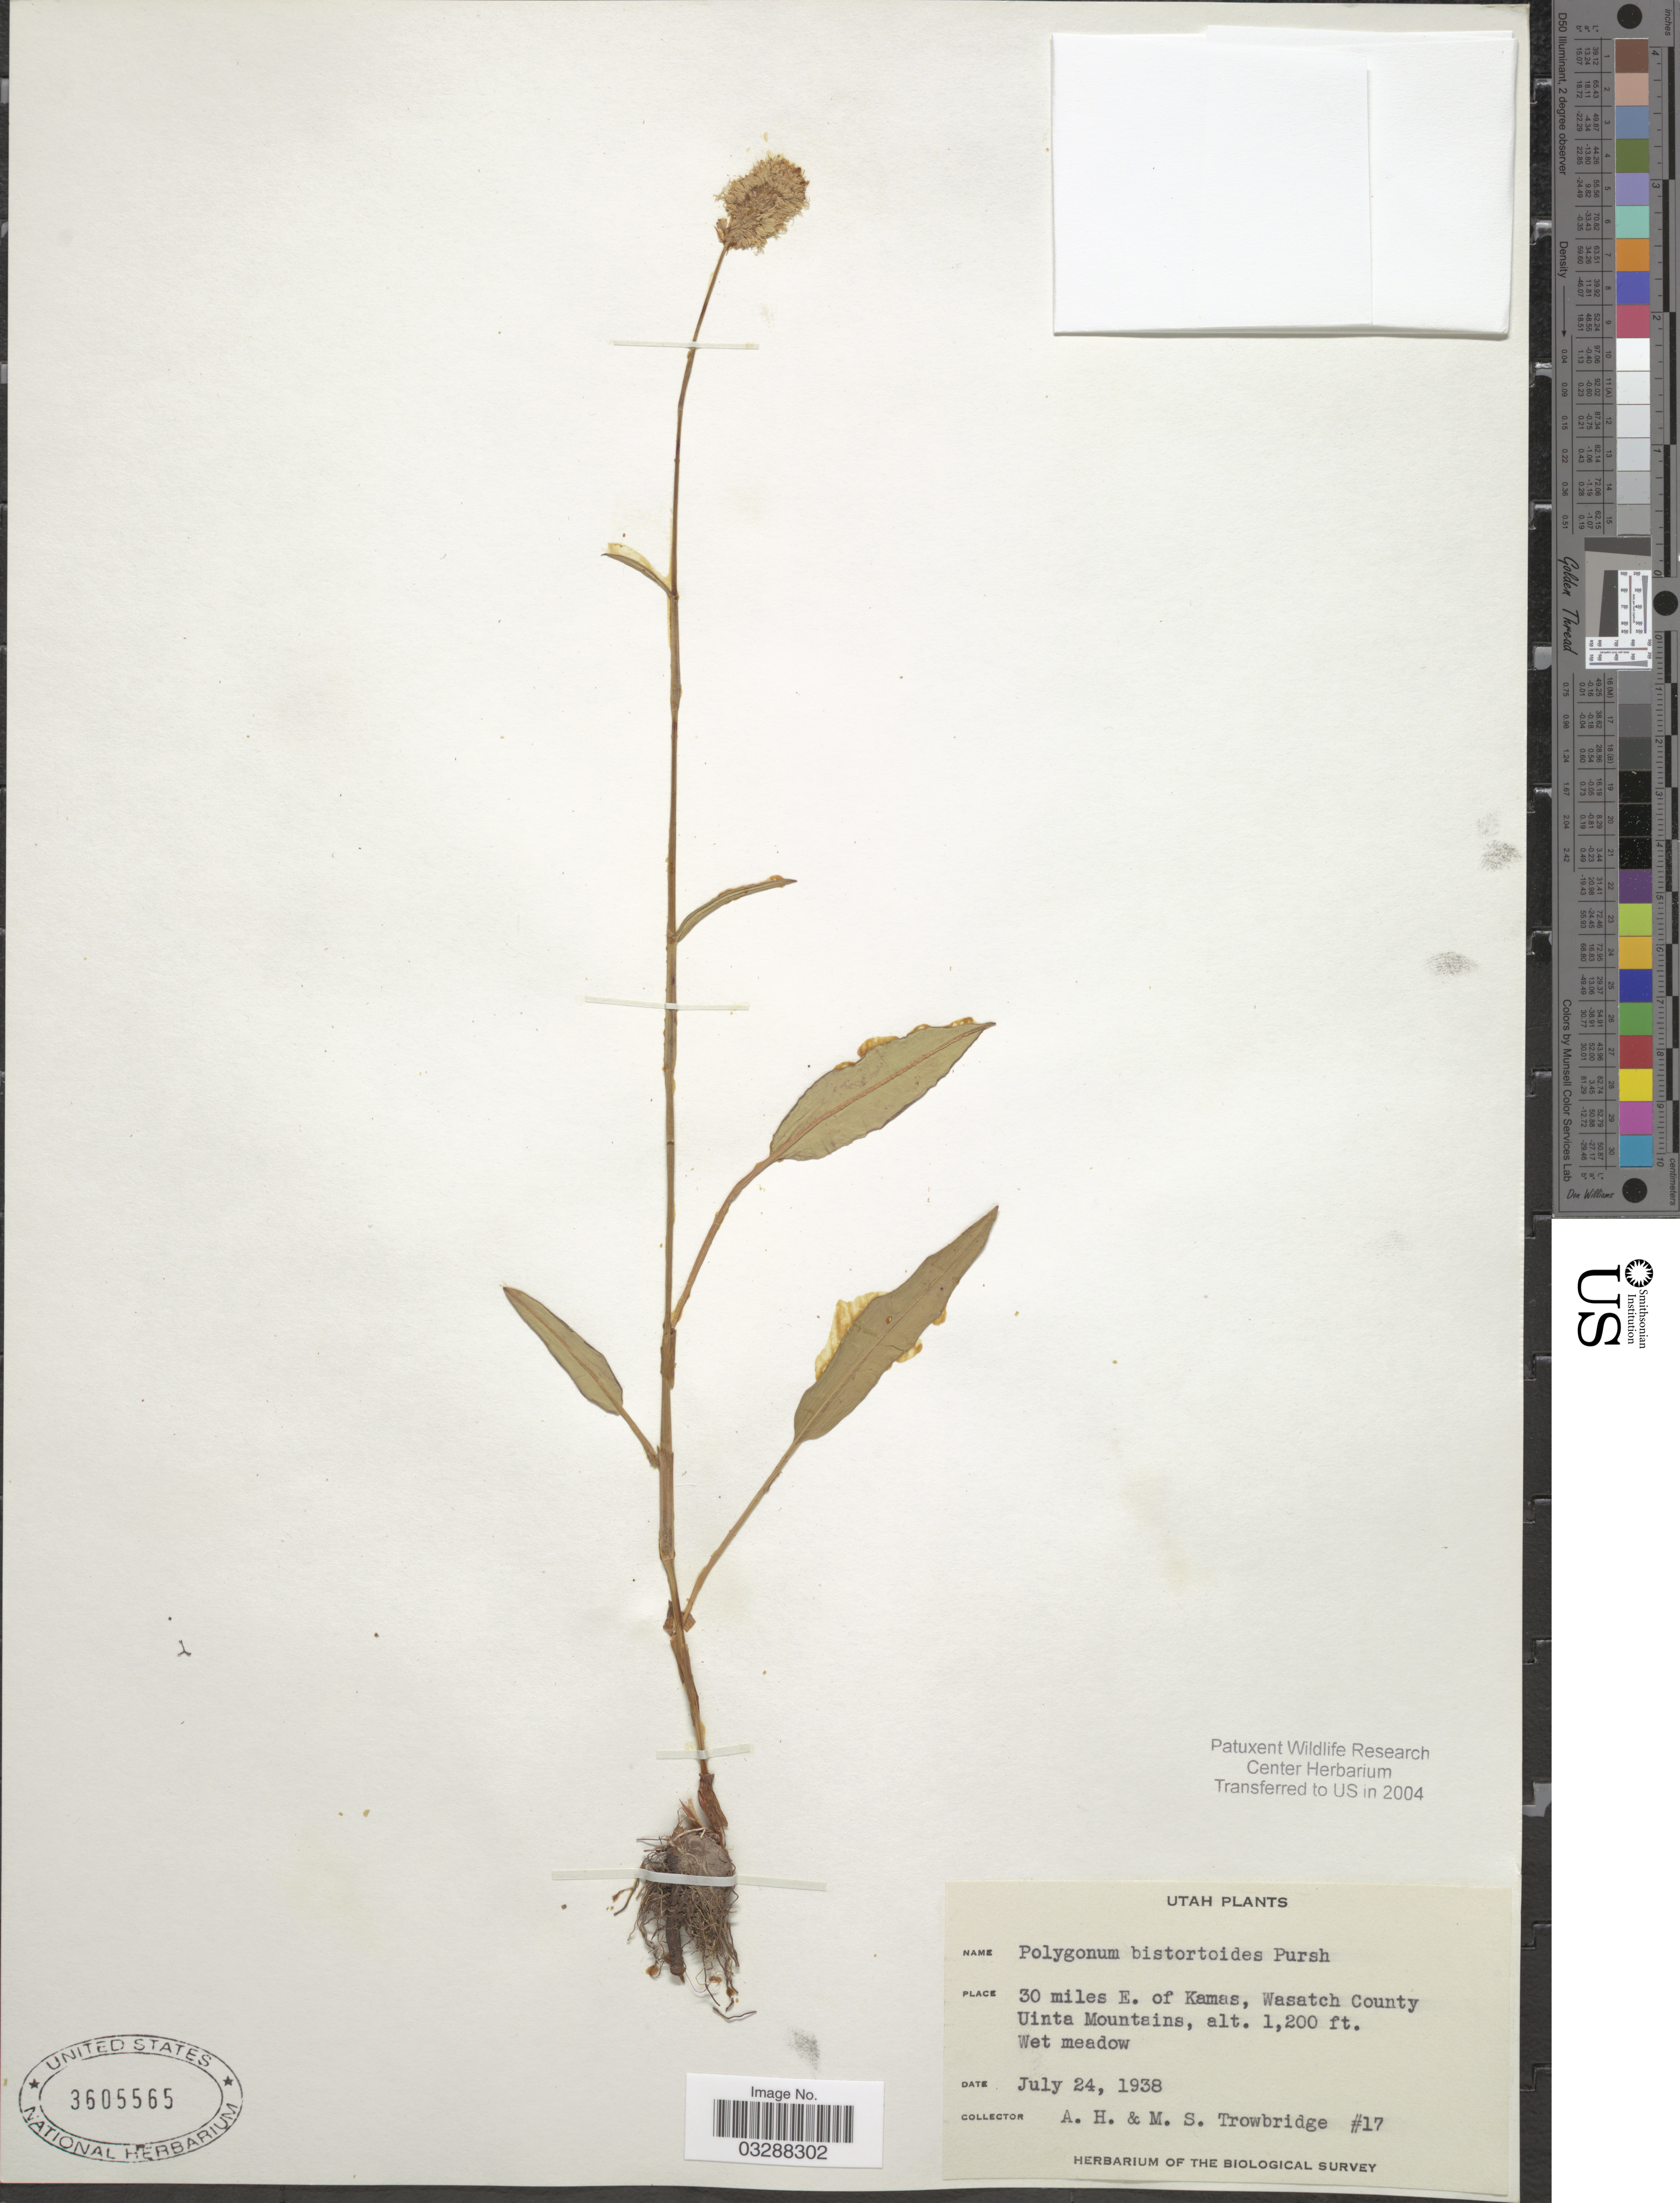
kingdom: Plantae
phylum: Tracheophyta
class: Magnoliopsida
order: Caryophyllales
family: Polygonaceae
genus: Bistorta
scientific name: Bistorta bistortoides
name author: (Pursh) Small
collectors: A. H. Trowbridge & M. Trowbridge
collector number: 17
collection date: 1938-07-24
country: United States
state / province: Utah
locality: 30 miles E. of Kamas, Wasatch County, Uinta Mountains.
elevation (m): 366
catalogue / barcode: US 3605565